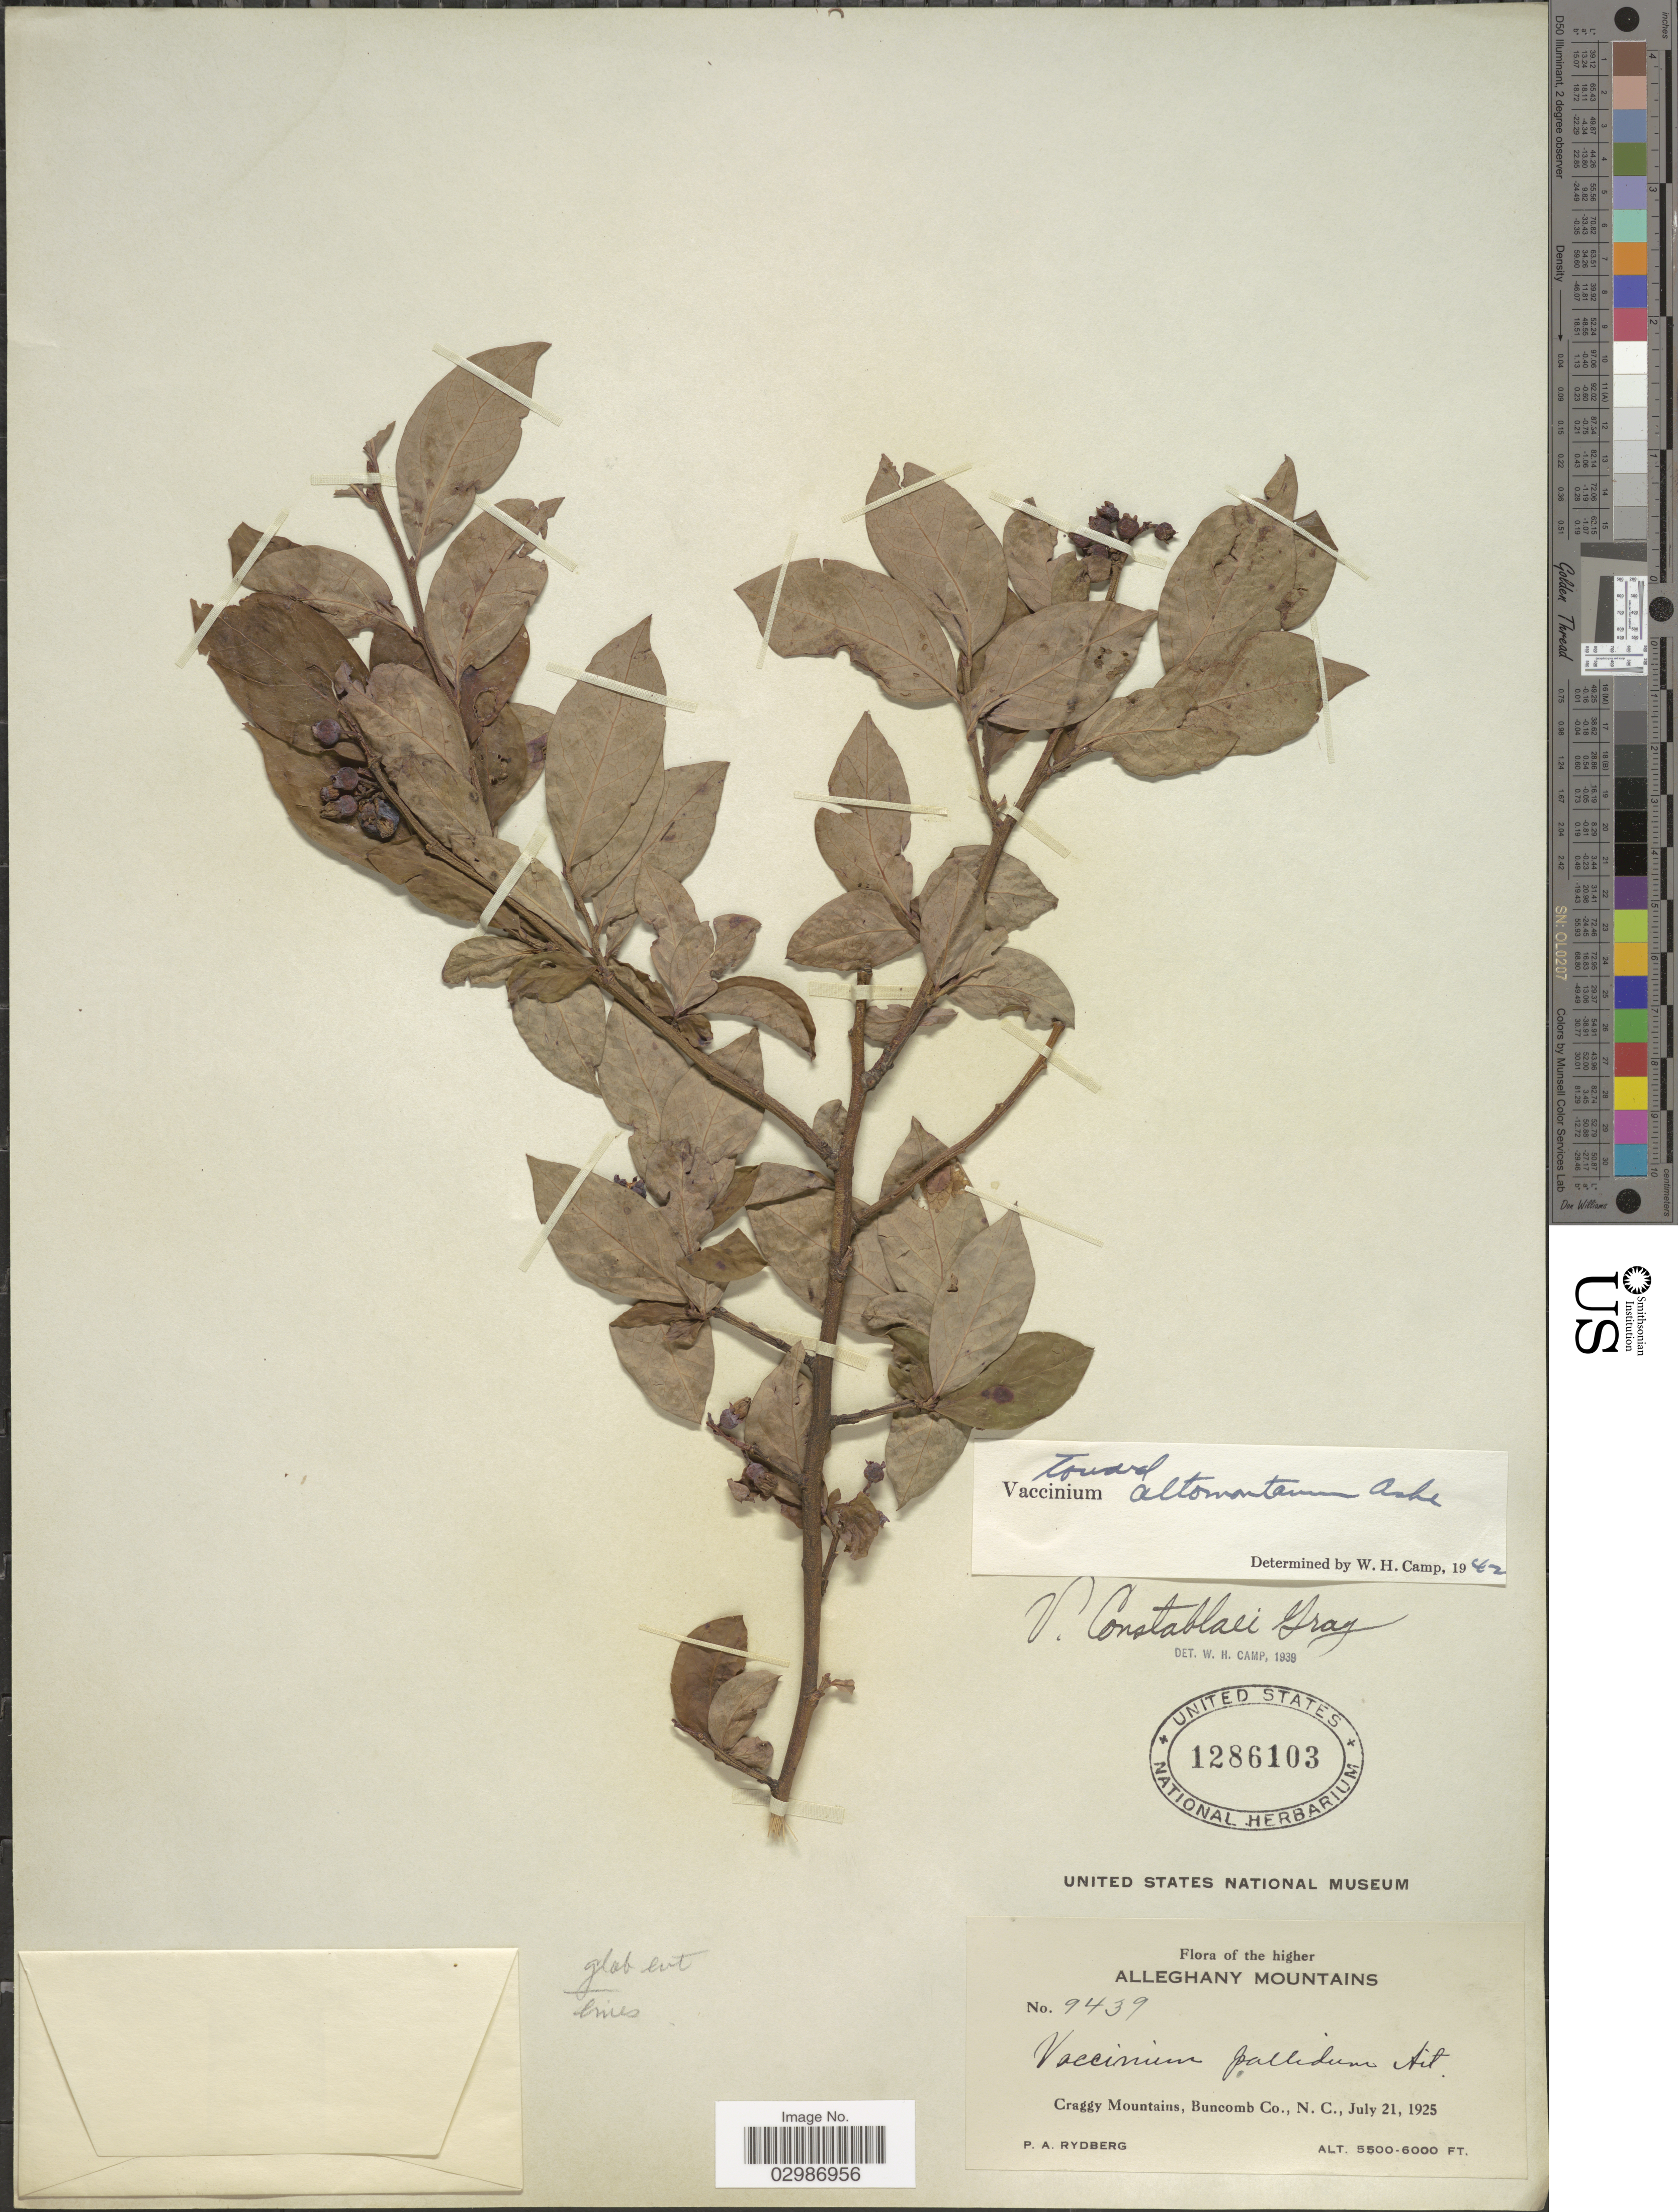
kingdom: Plantae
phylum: Tracheophyta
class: Magnoliopsida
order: Ericales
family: Ericaceae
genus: Vaccinium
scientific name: Vaccinium altomontanum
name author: Ashe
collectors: P. A. Rydberg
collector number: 9439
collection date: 1925-07-21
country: United States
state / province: North Carolina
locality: The higher Alleghany Mountains, Craggy Mountains, Buncomb Co.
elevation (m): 1676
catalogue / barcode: US 1286103